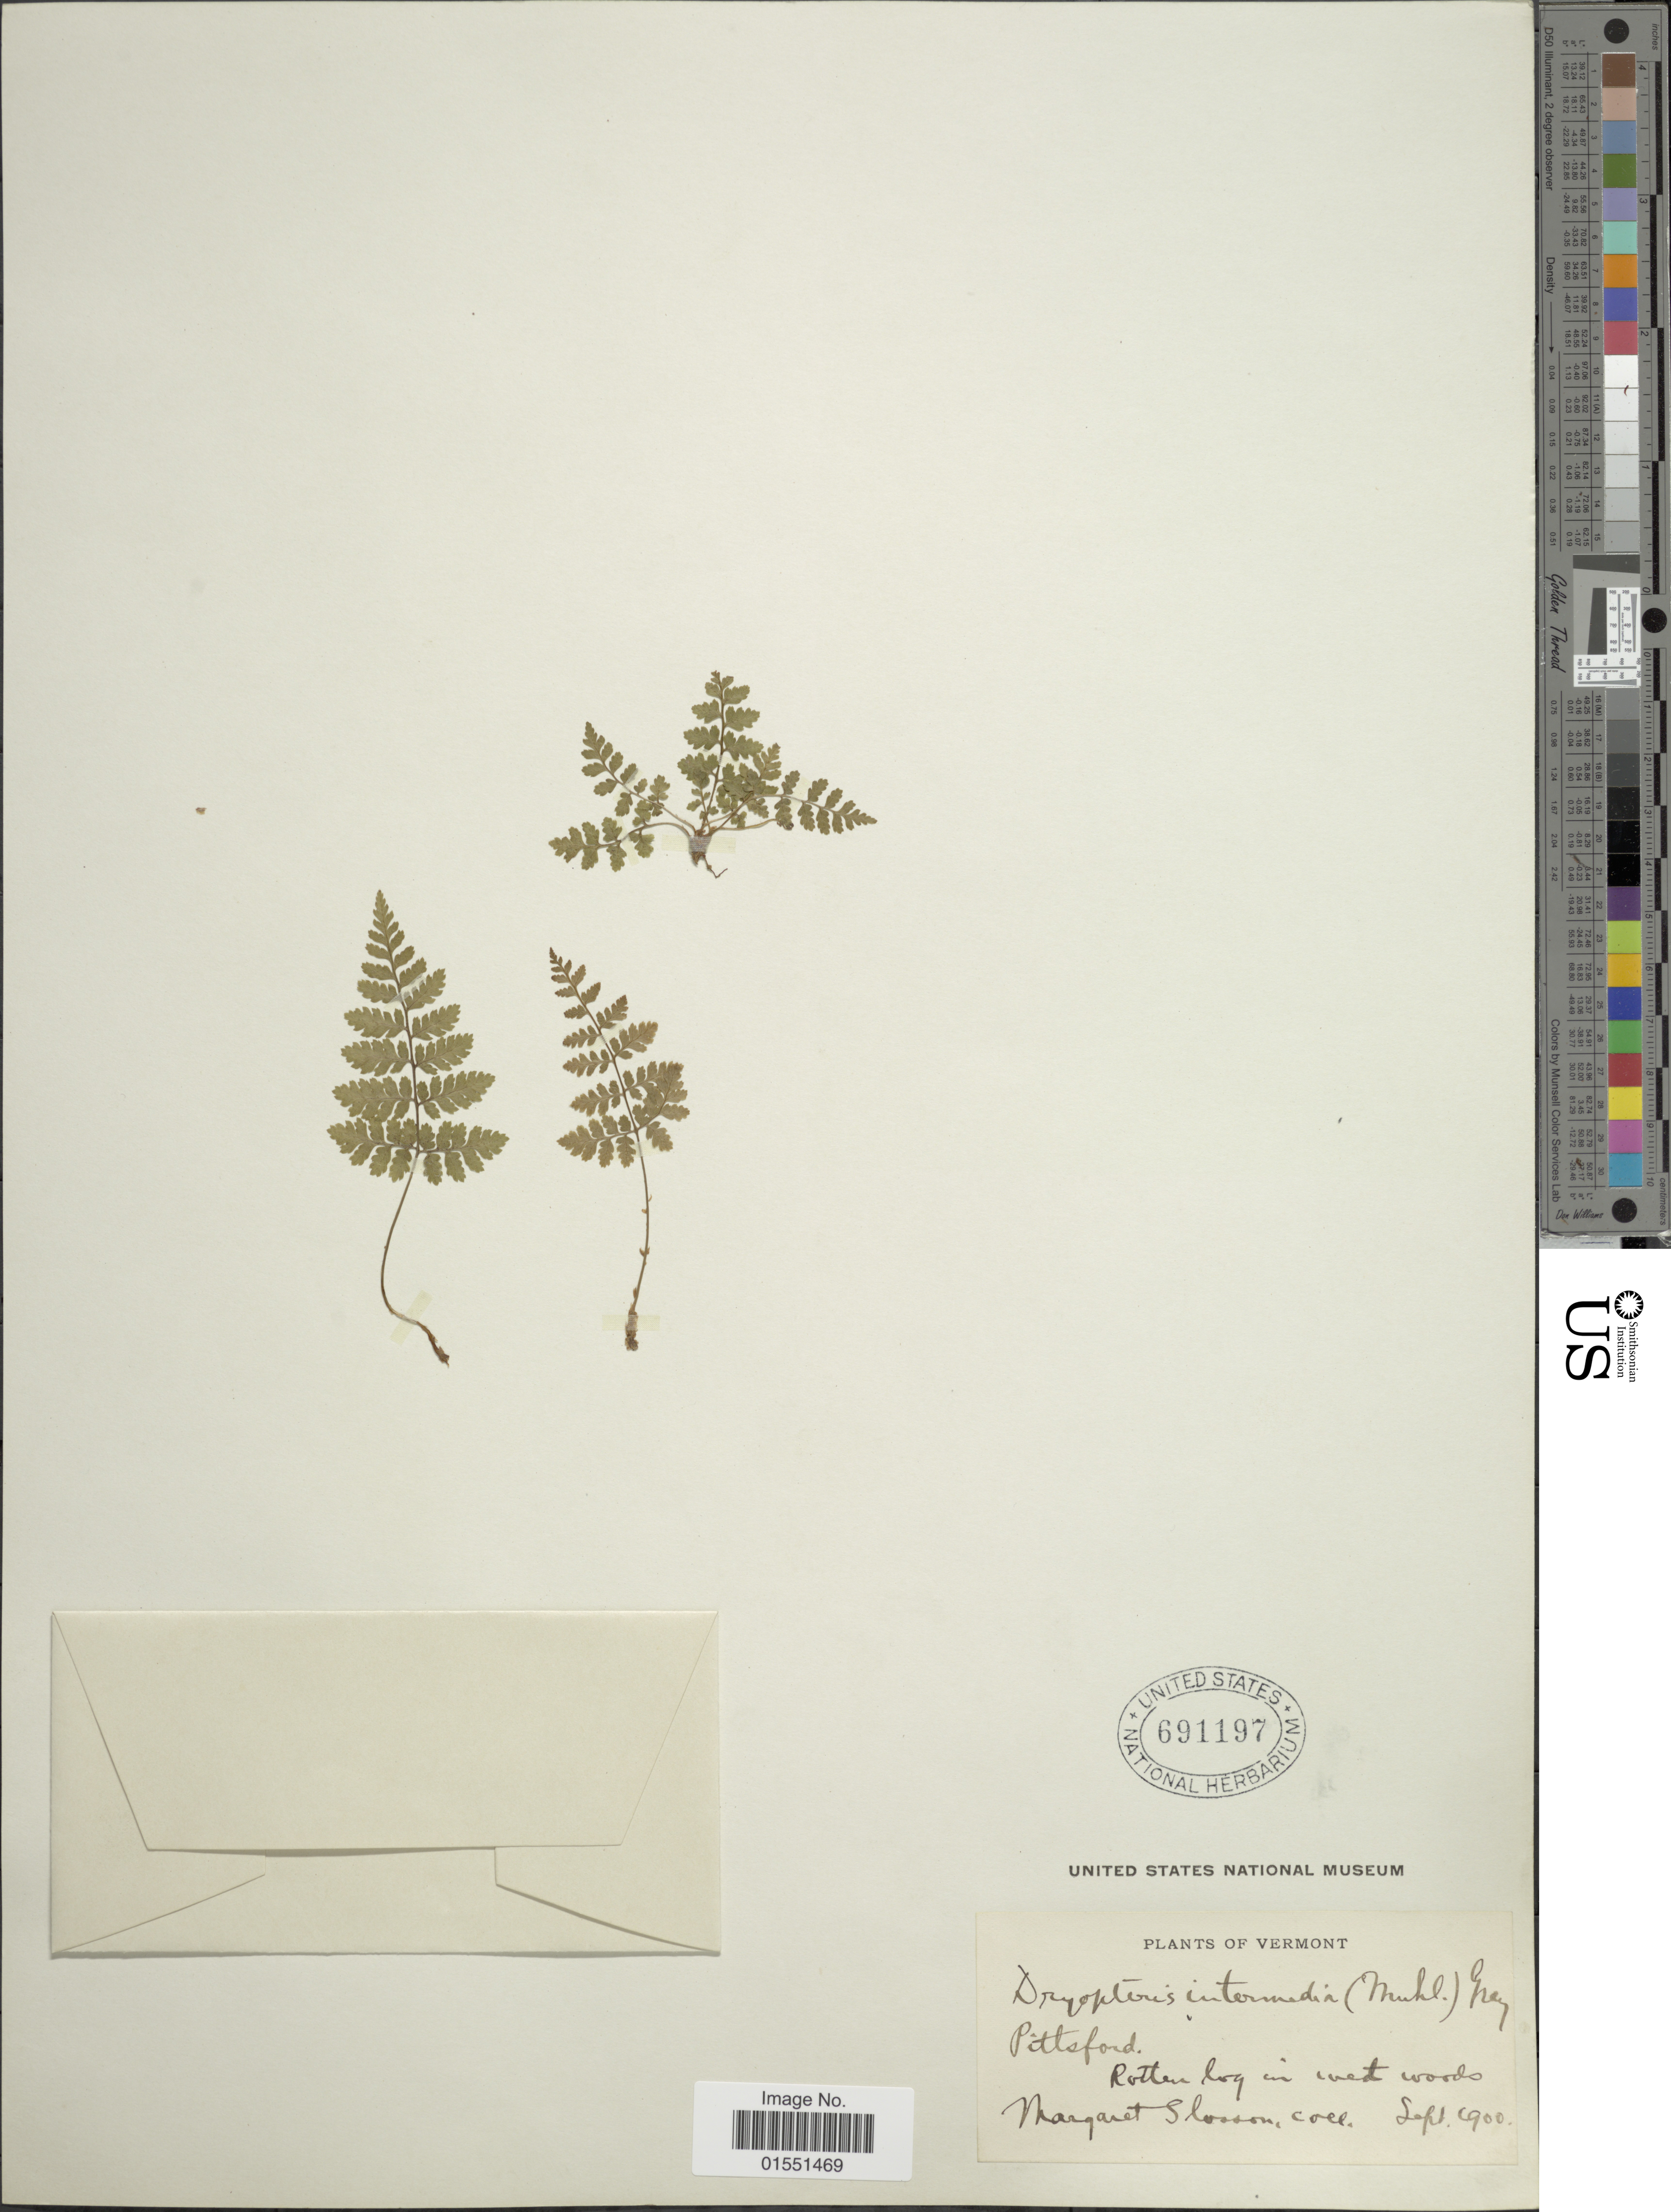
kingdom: Plantae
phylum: Tracheophyta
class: Polypodiopsida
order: Polypodiales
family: Dryopteridaceae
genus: Dryopteris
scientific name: Dryopteris intermedia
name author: (Muhl.) A. Gray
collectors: M. Slosson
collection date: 1900-09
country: United States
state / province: Vermont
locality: Pittsford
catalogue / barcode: US 691197